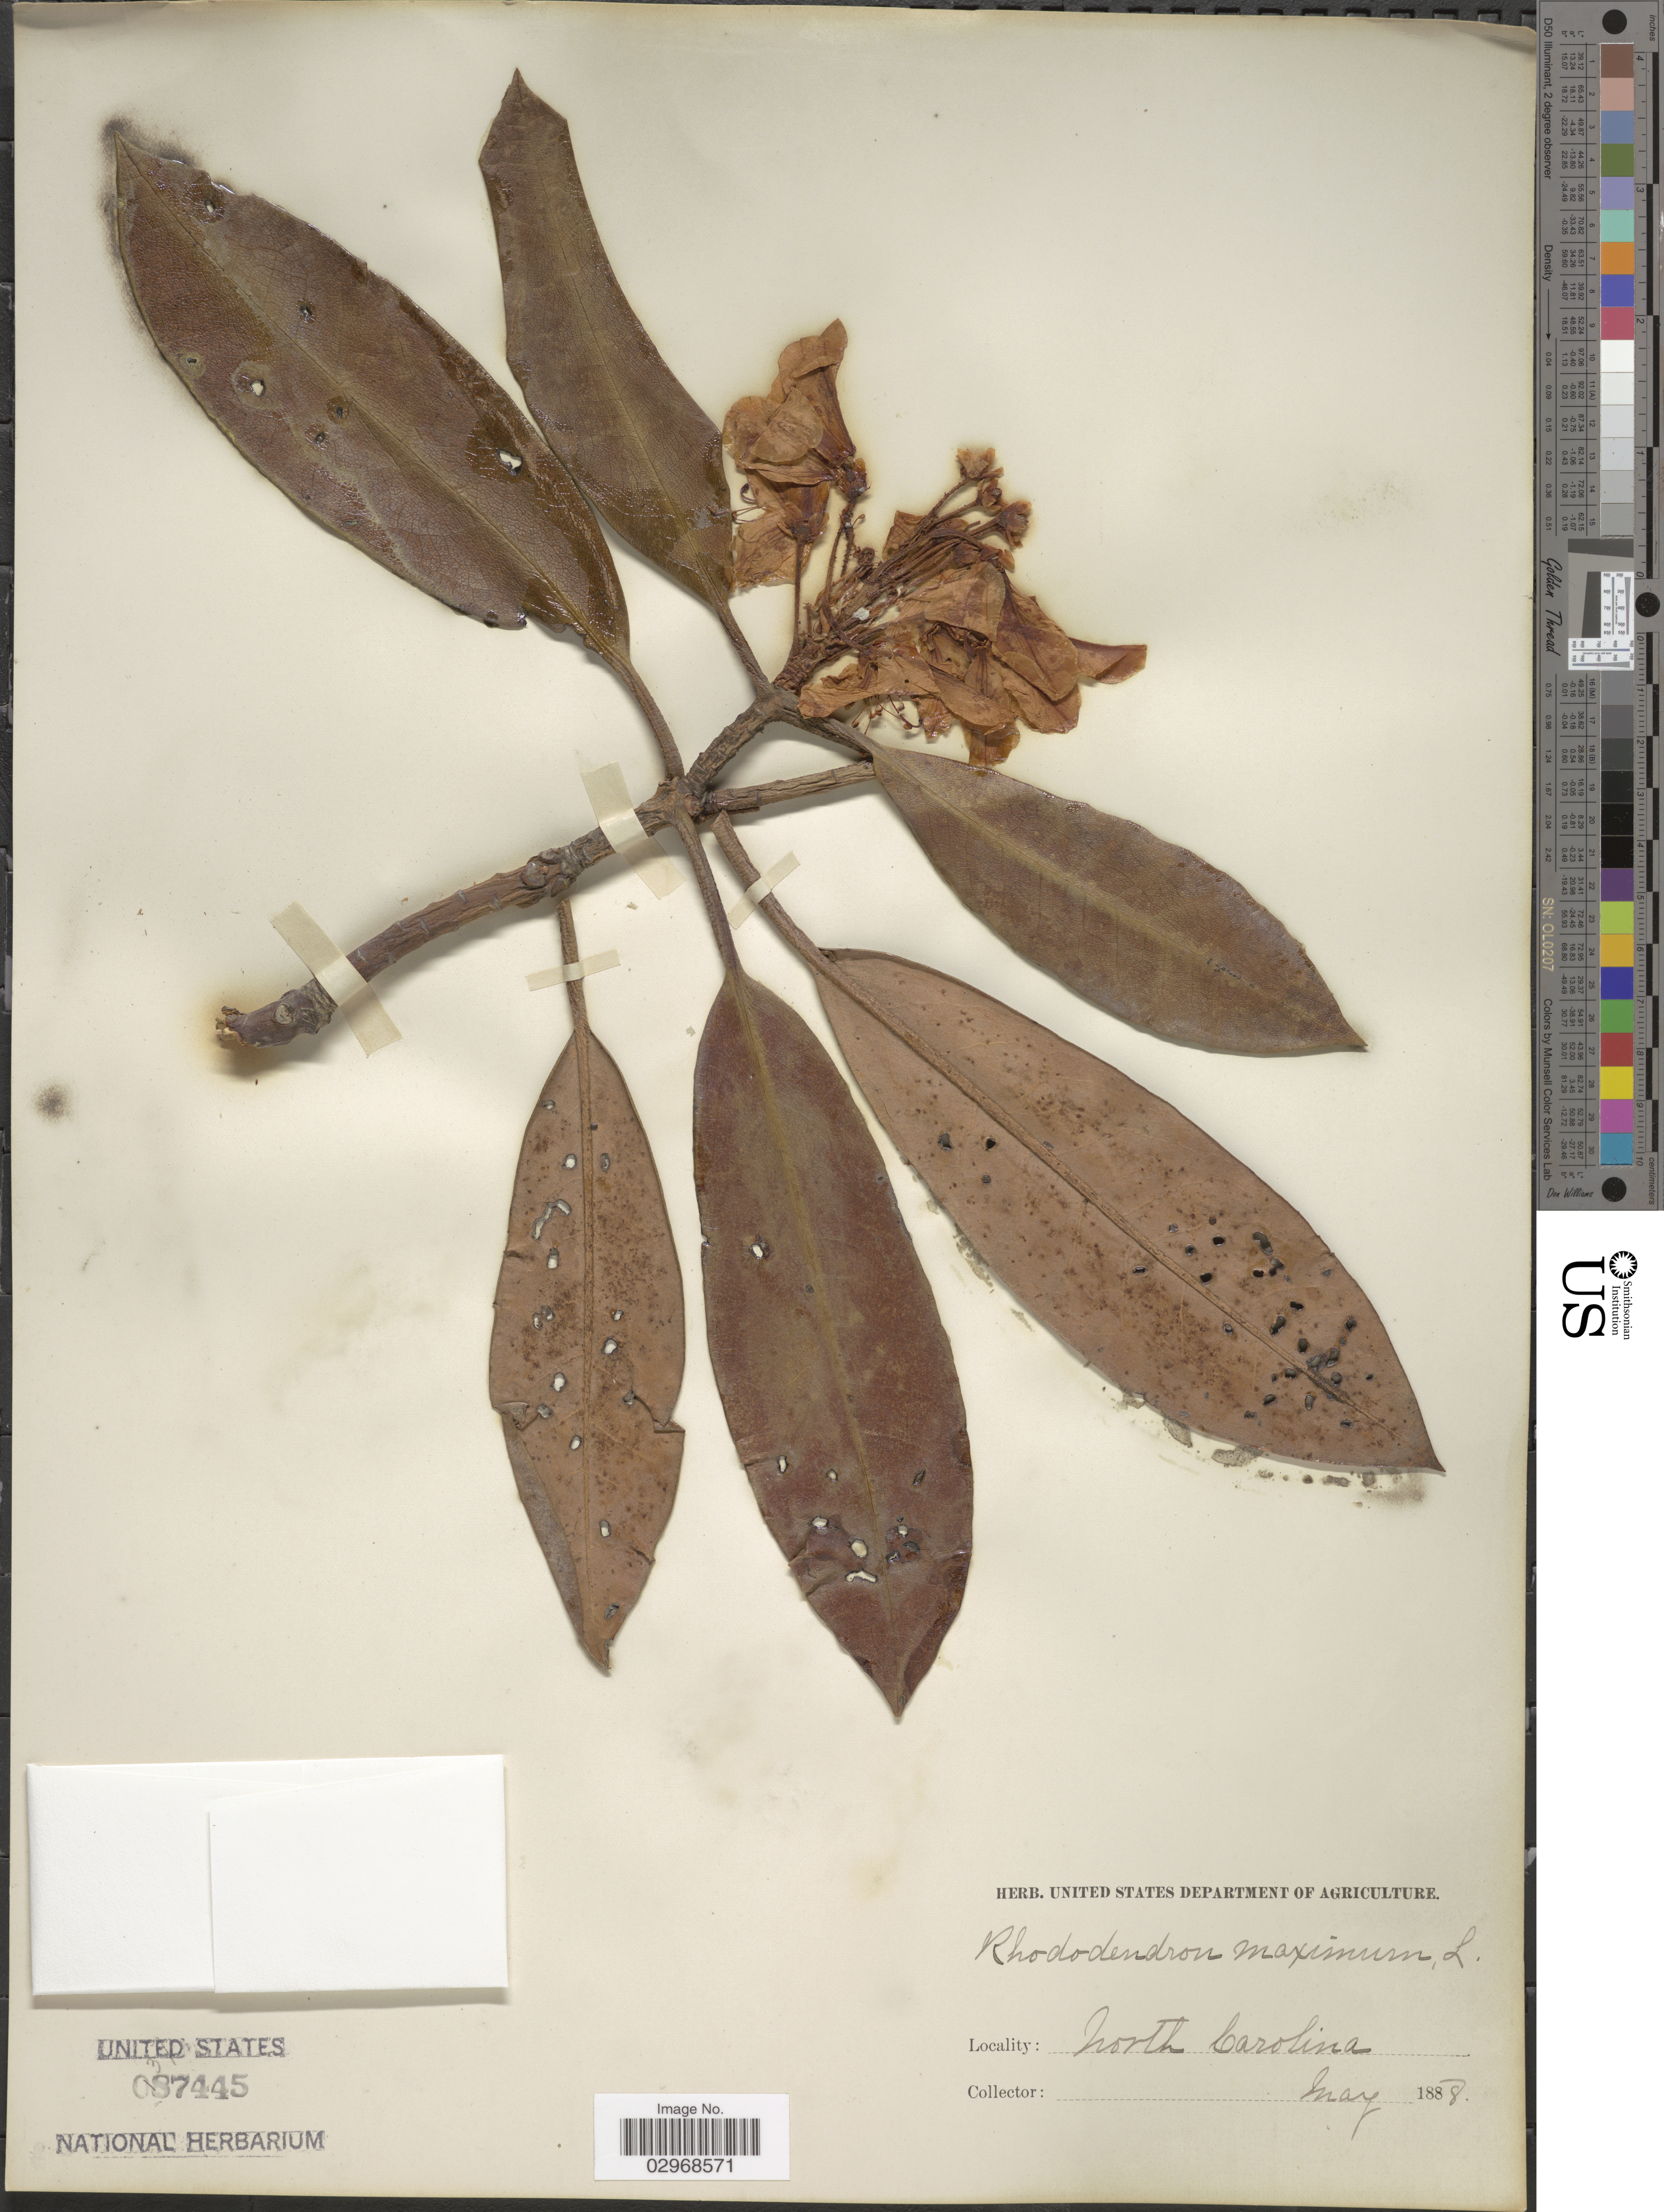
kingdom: Plantae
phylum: Tracheophyta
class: Magnoliopsida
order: Ericales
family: Ericaceae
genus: Rhododendron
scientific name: Rhododendron maximum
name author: L.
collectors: ex herb. U. S. Department of Agriculture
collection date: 1888-05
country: United States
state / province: North Carolina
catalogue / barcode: US 87445